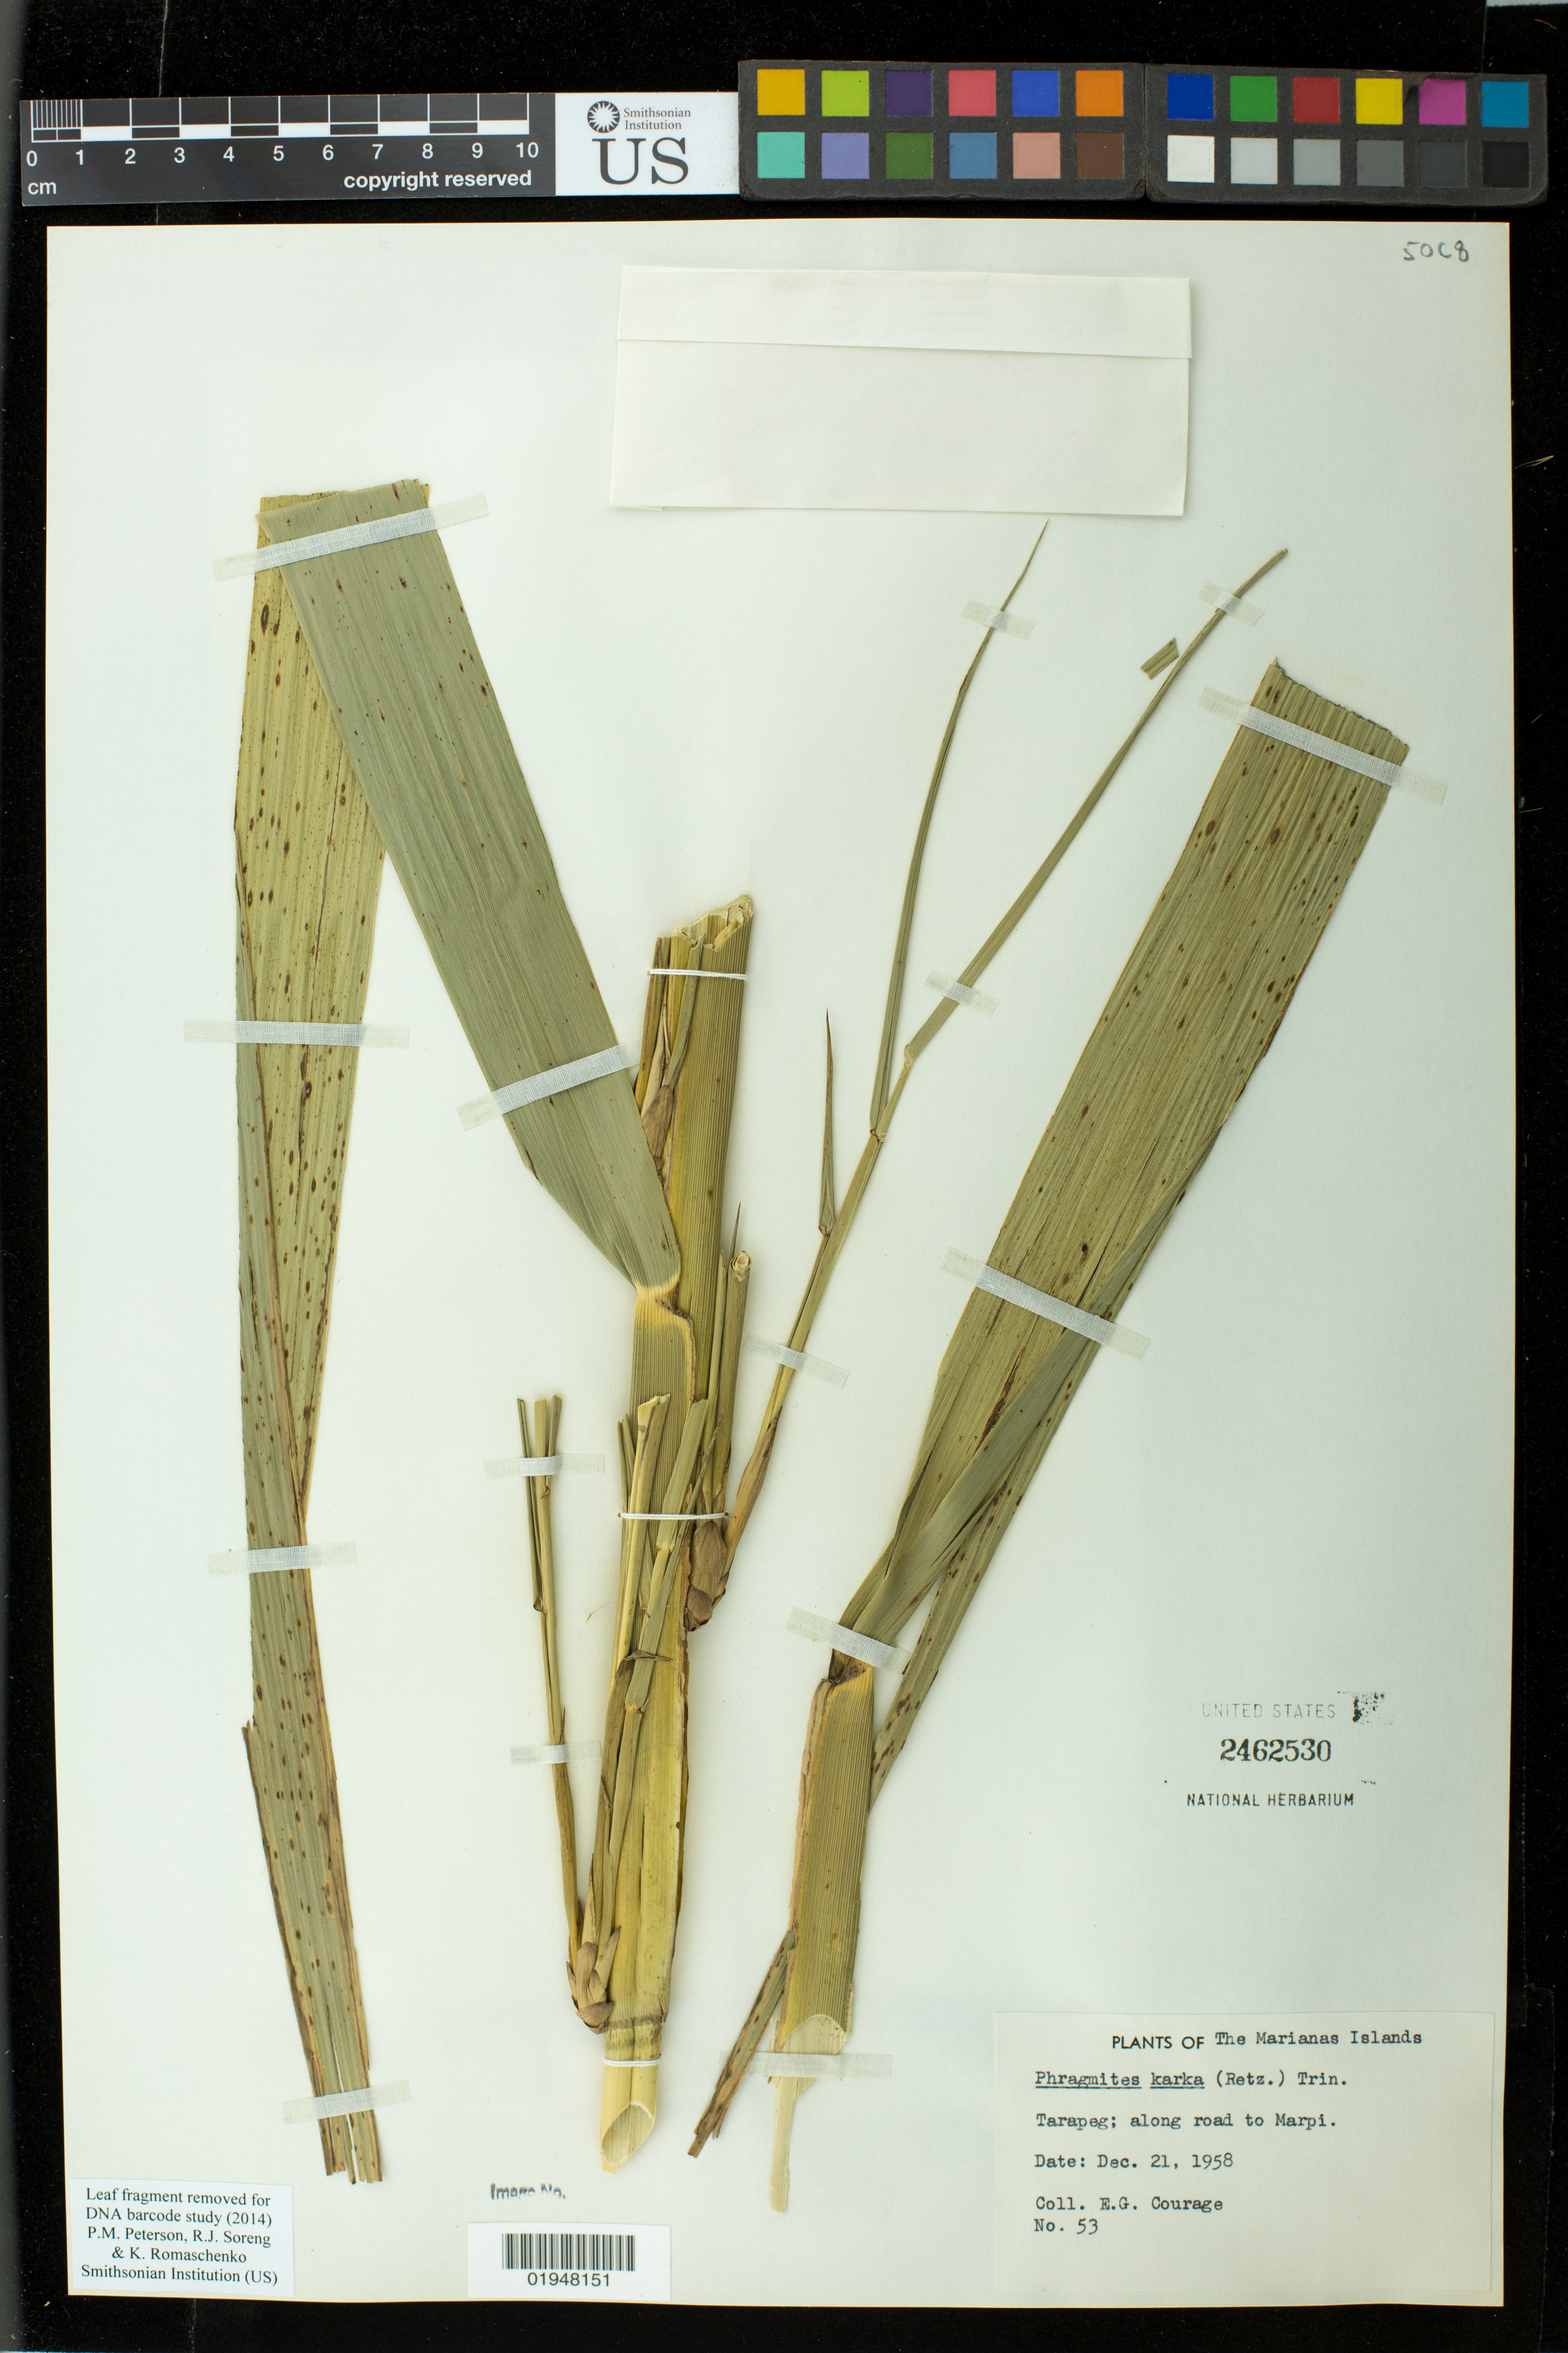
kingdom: Plantae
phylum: Tracheophyta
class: Liliopsida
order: Poales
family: Poaceae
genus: Phragmites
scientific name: Phragmites karka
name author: (Retz.) Trin. ex Steud.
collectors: E. Courage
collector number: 53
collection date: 1958-12-21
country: Northern Mariana Islands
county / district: Saipan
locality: Tarapeg; along road to Marpi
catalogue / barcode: US 2462530